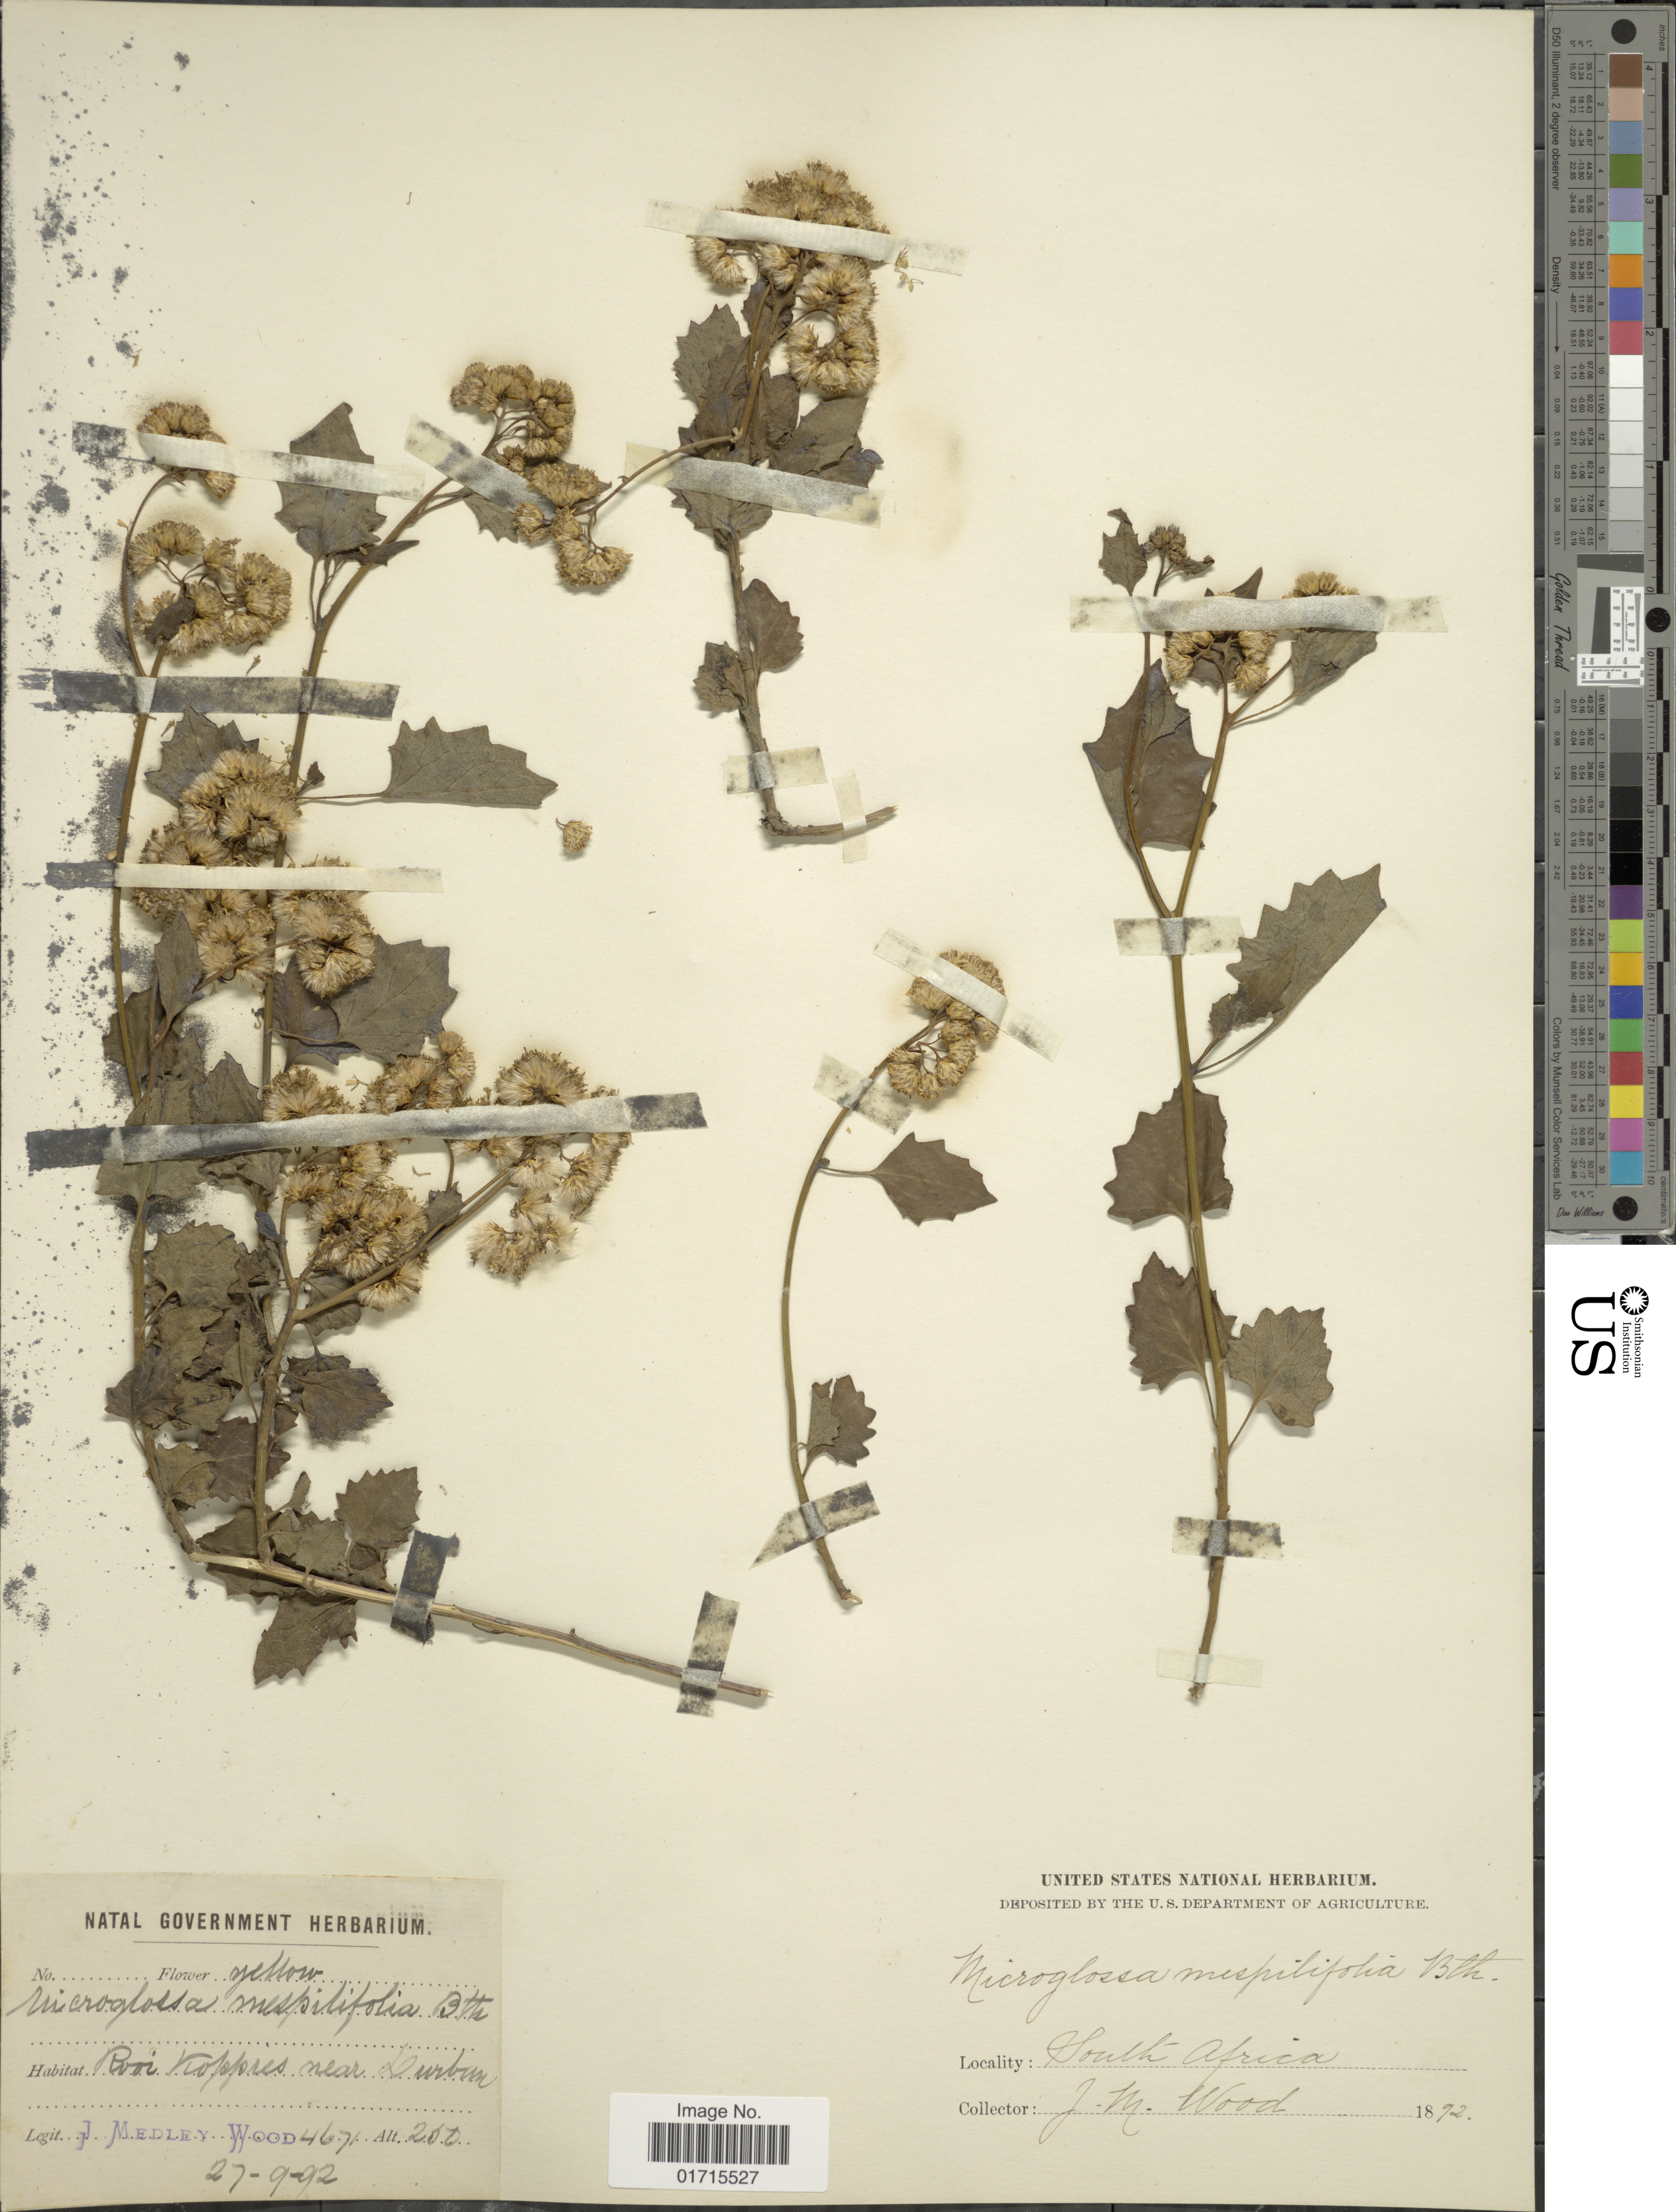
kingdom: Plantae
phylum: Tracheophyta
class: Magnoliopsida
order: Asterales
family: Asteraceae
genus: Microglossa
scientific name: Microglossa mespilifolia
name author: (Less.) B.L. Rob.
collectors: J. M. Wood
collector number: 4671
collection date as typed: Transcribed d/m/y: 27/9/92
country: South Africa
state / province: KwaZulu-Natal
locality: Rvoi Koppres near Durban